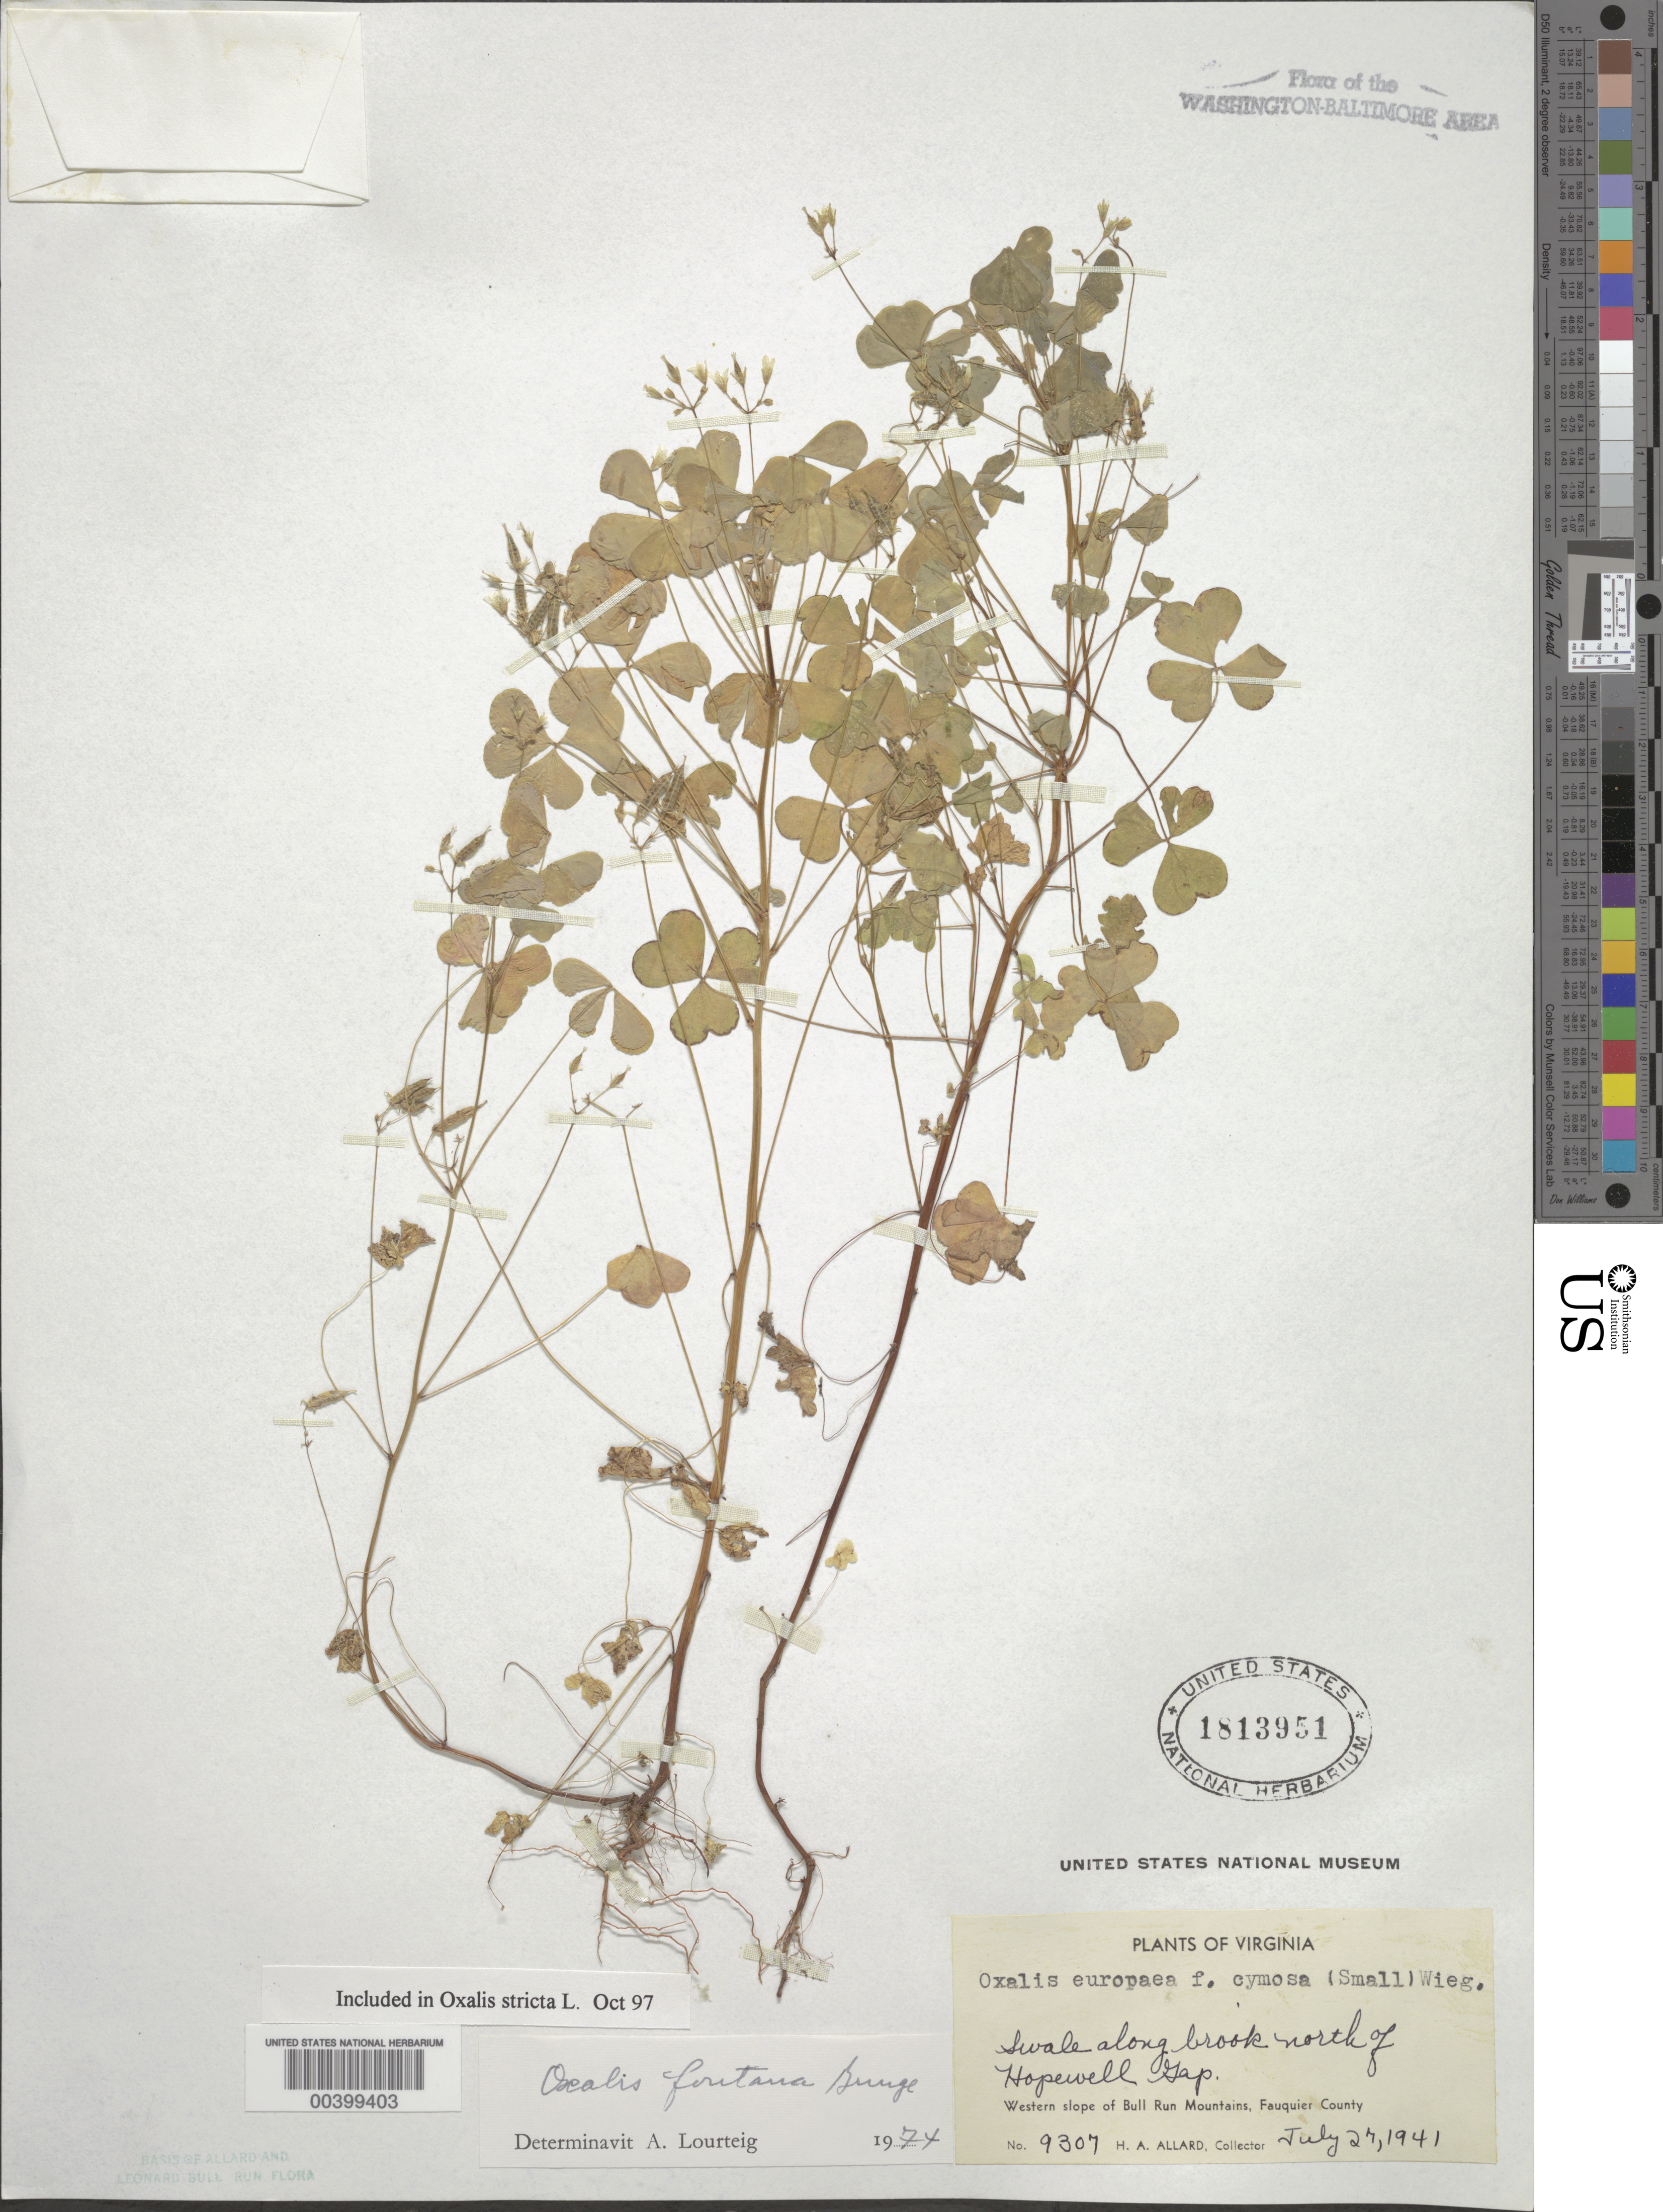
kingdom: Plantae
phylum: Tracheophyta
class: Magnoliopsida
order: Oxalidales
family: Oxalidaceae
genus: Oxalis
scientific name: Oxalis stricta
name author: L.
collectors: H. A. Allard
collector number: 9307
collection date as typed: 27 Jul 1941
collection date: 1941-07-27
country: United States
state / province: Virginia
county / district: Fauquier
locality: North of Hopewell Gap Bull Run Mts.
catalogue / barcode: US 1813951